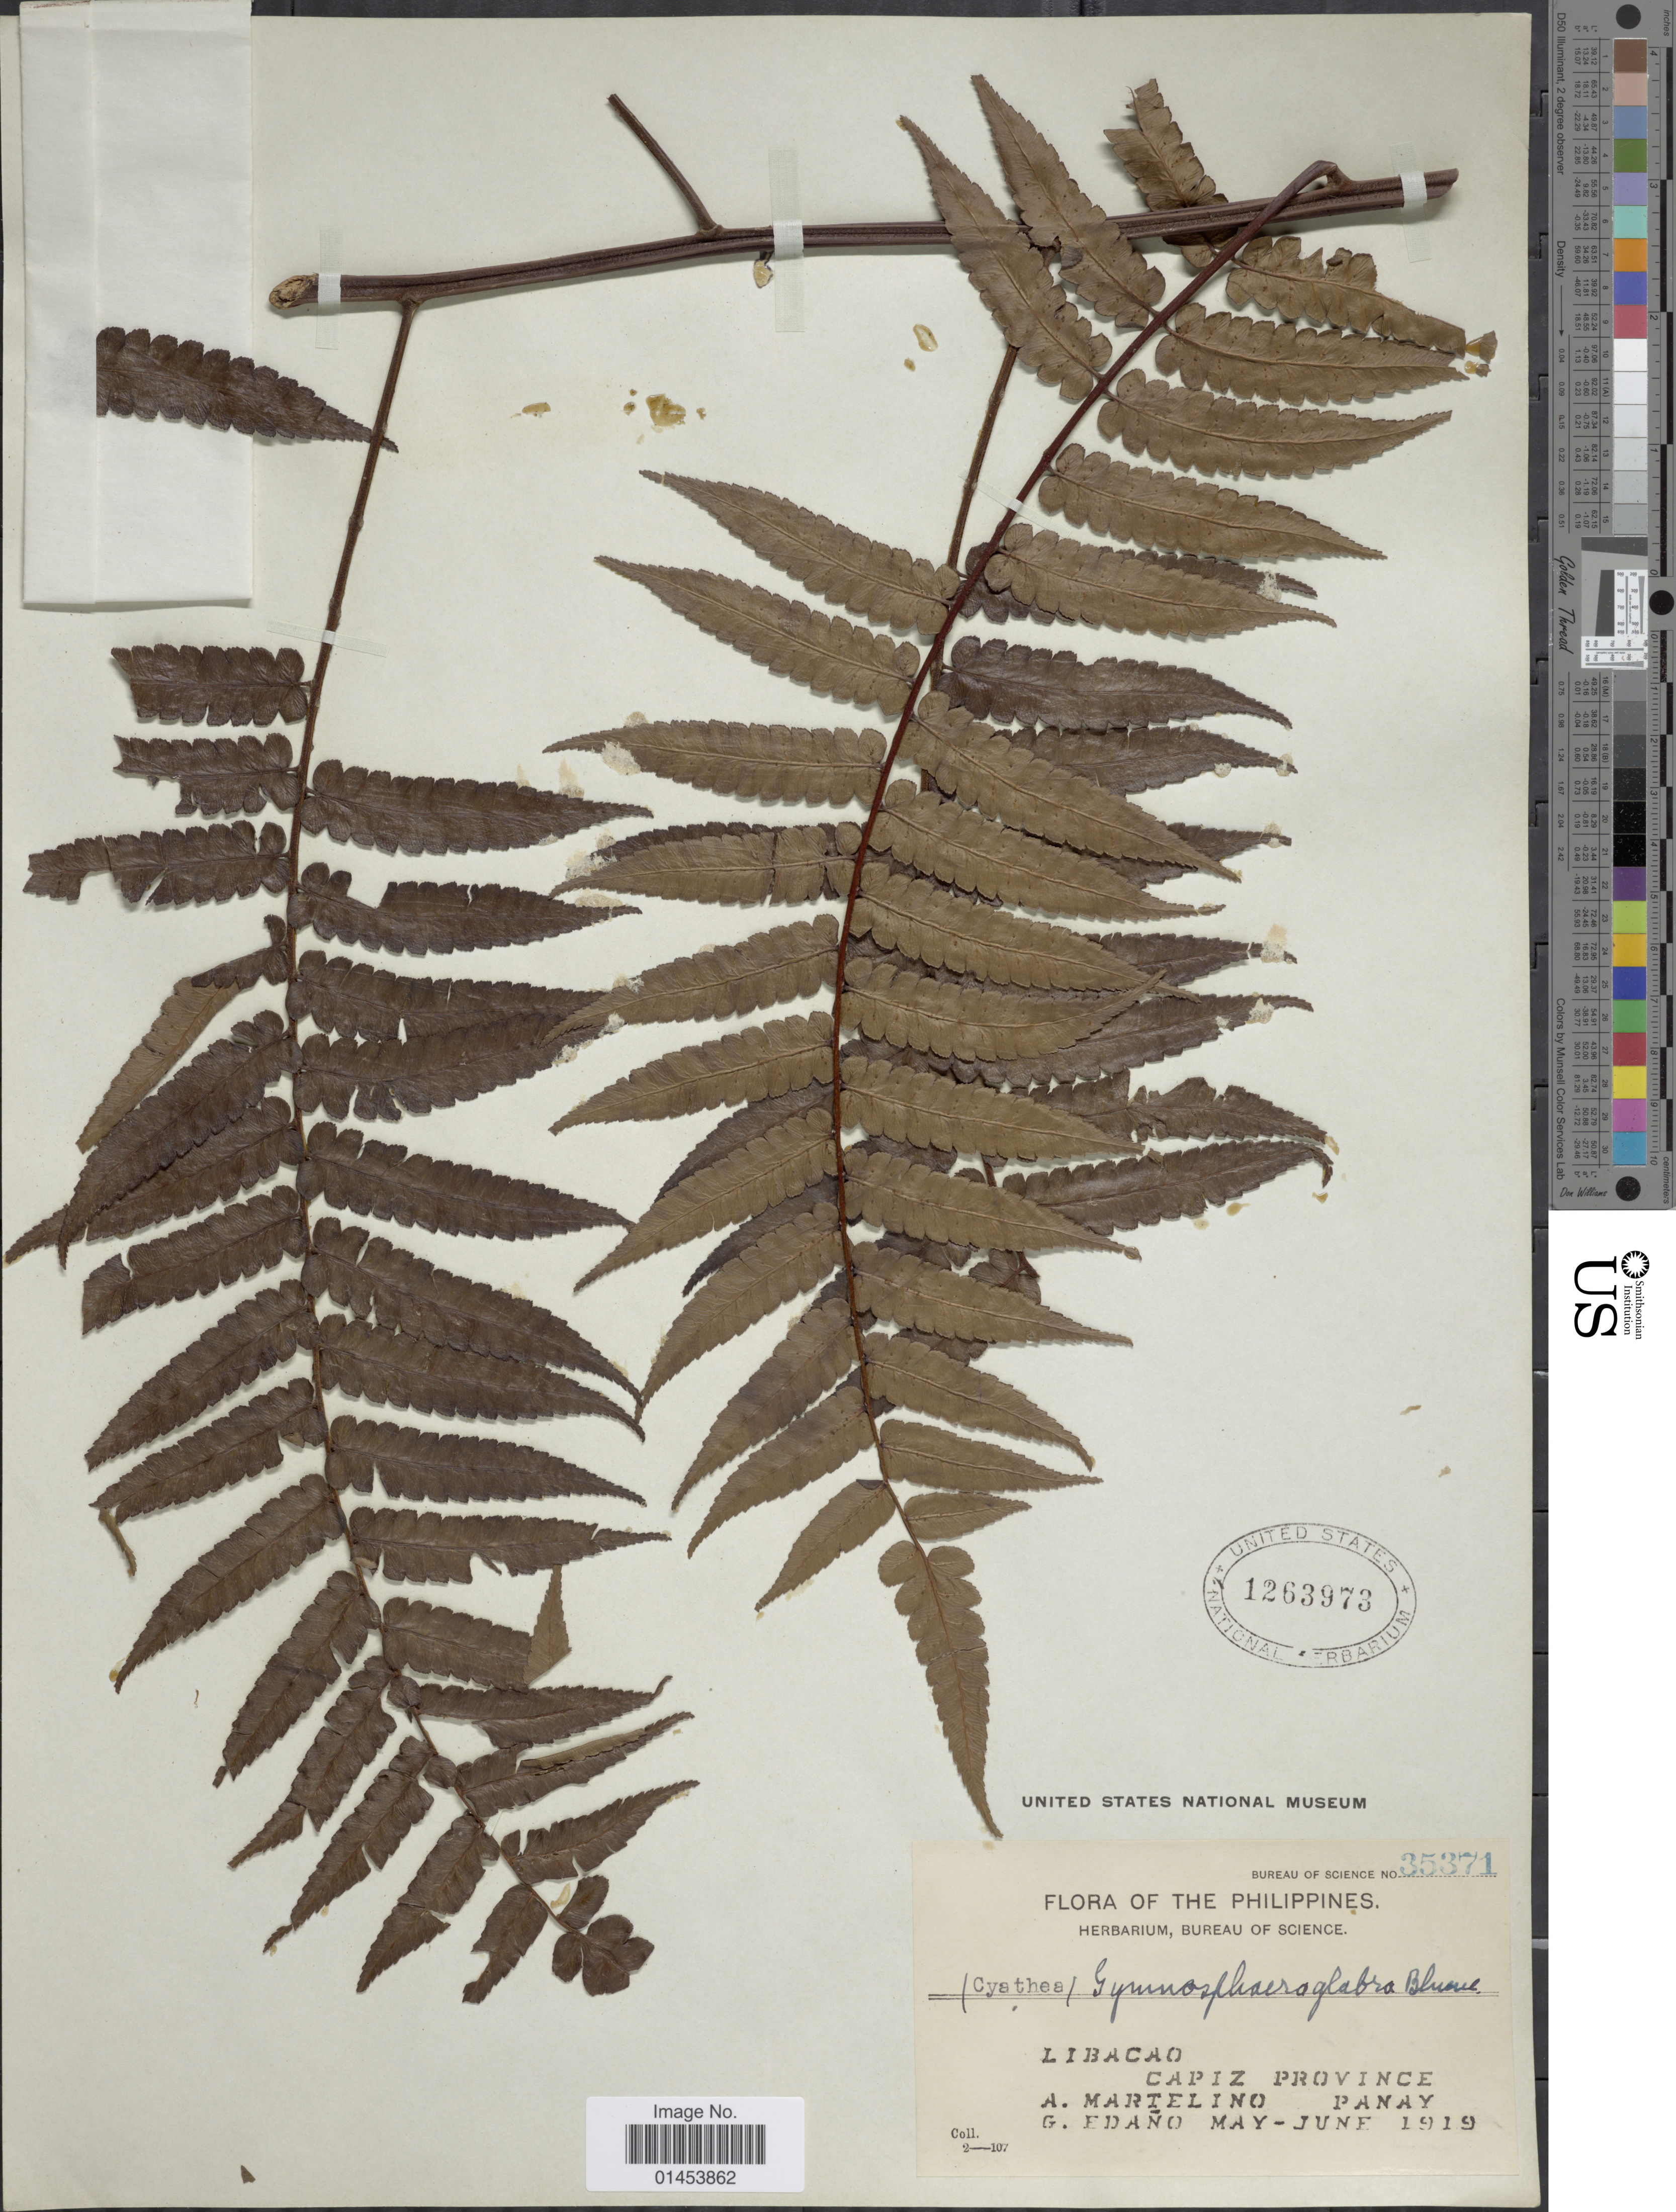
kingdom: Plantae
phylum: Tracheophyta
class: Polypodiopsida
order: Cyatheales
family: Cyatheaceae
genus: Cyathea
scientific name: Cyathea glabra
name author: (Blume) Copel.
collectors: A. Martelino & G. Edaño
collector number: Bureau of Science 35371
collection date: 1919-05/1919-06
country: Philippines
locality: Libacao capiz province panay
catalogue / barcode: US 1263973